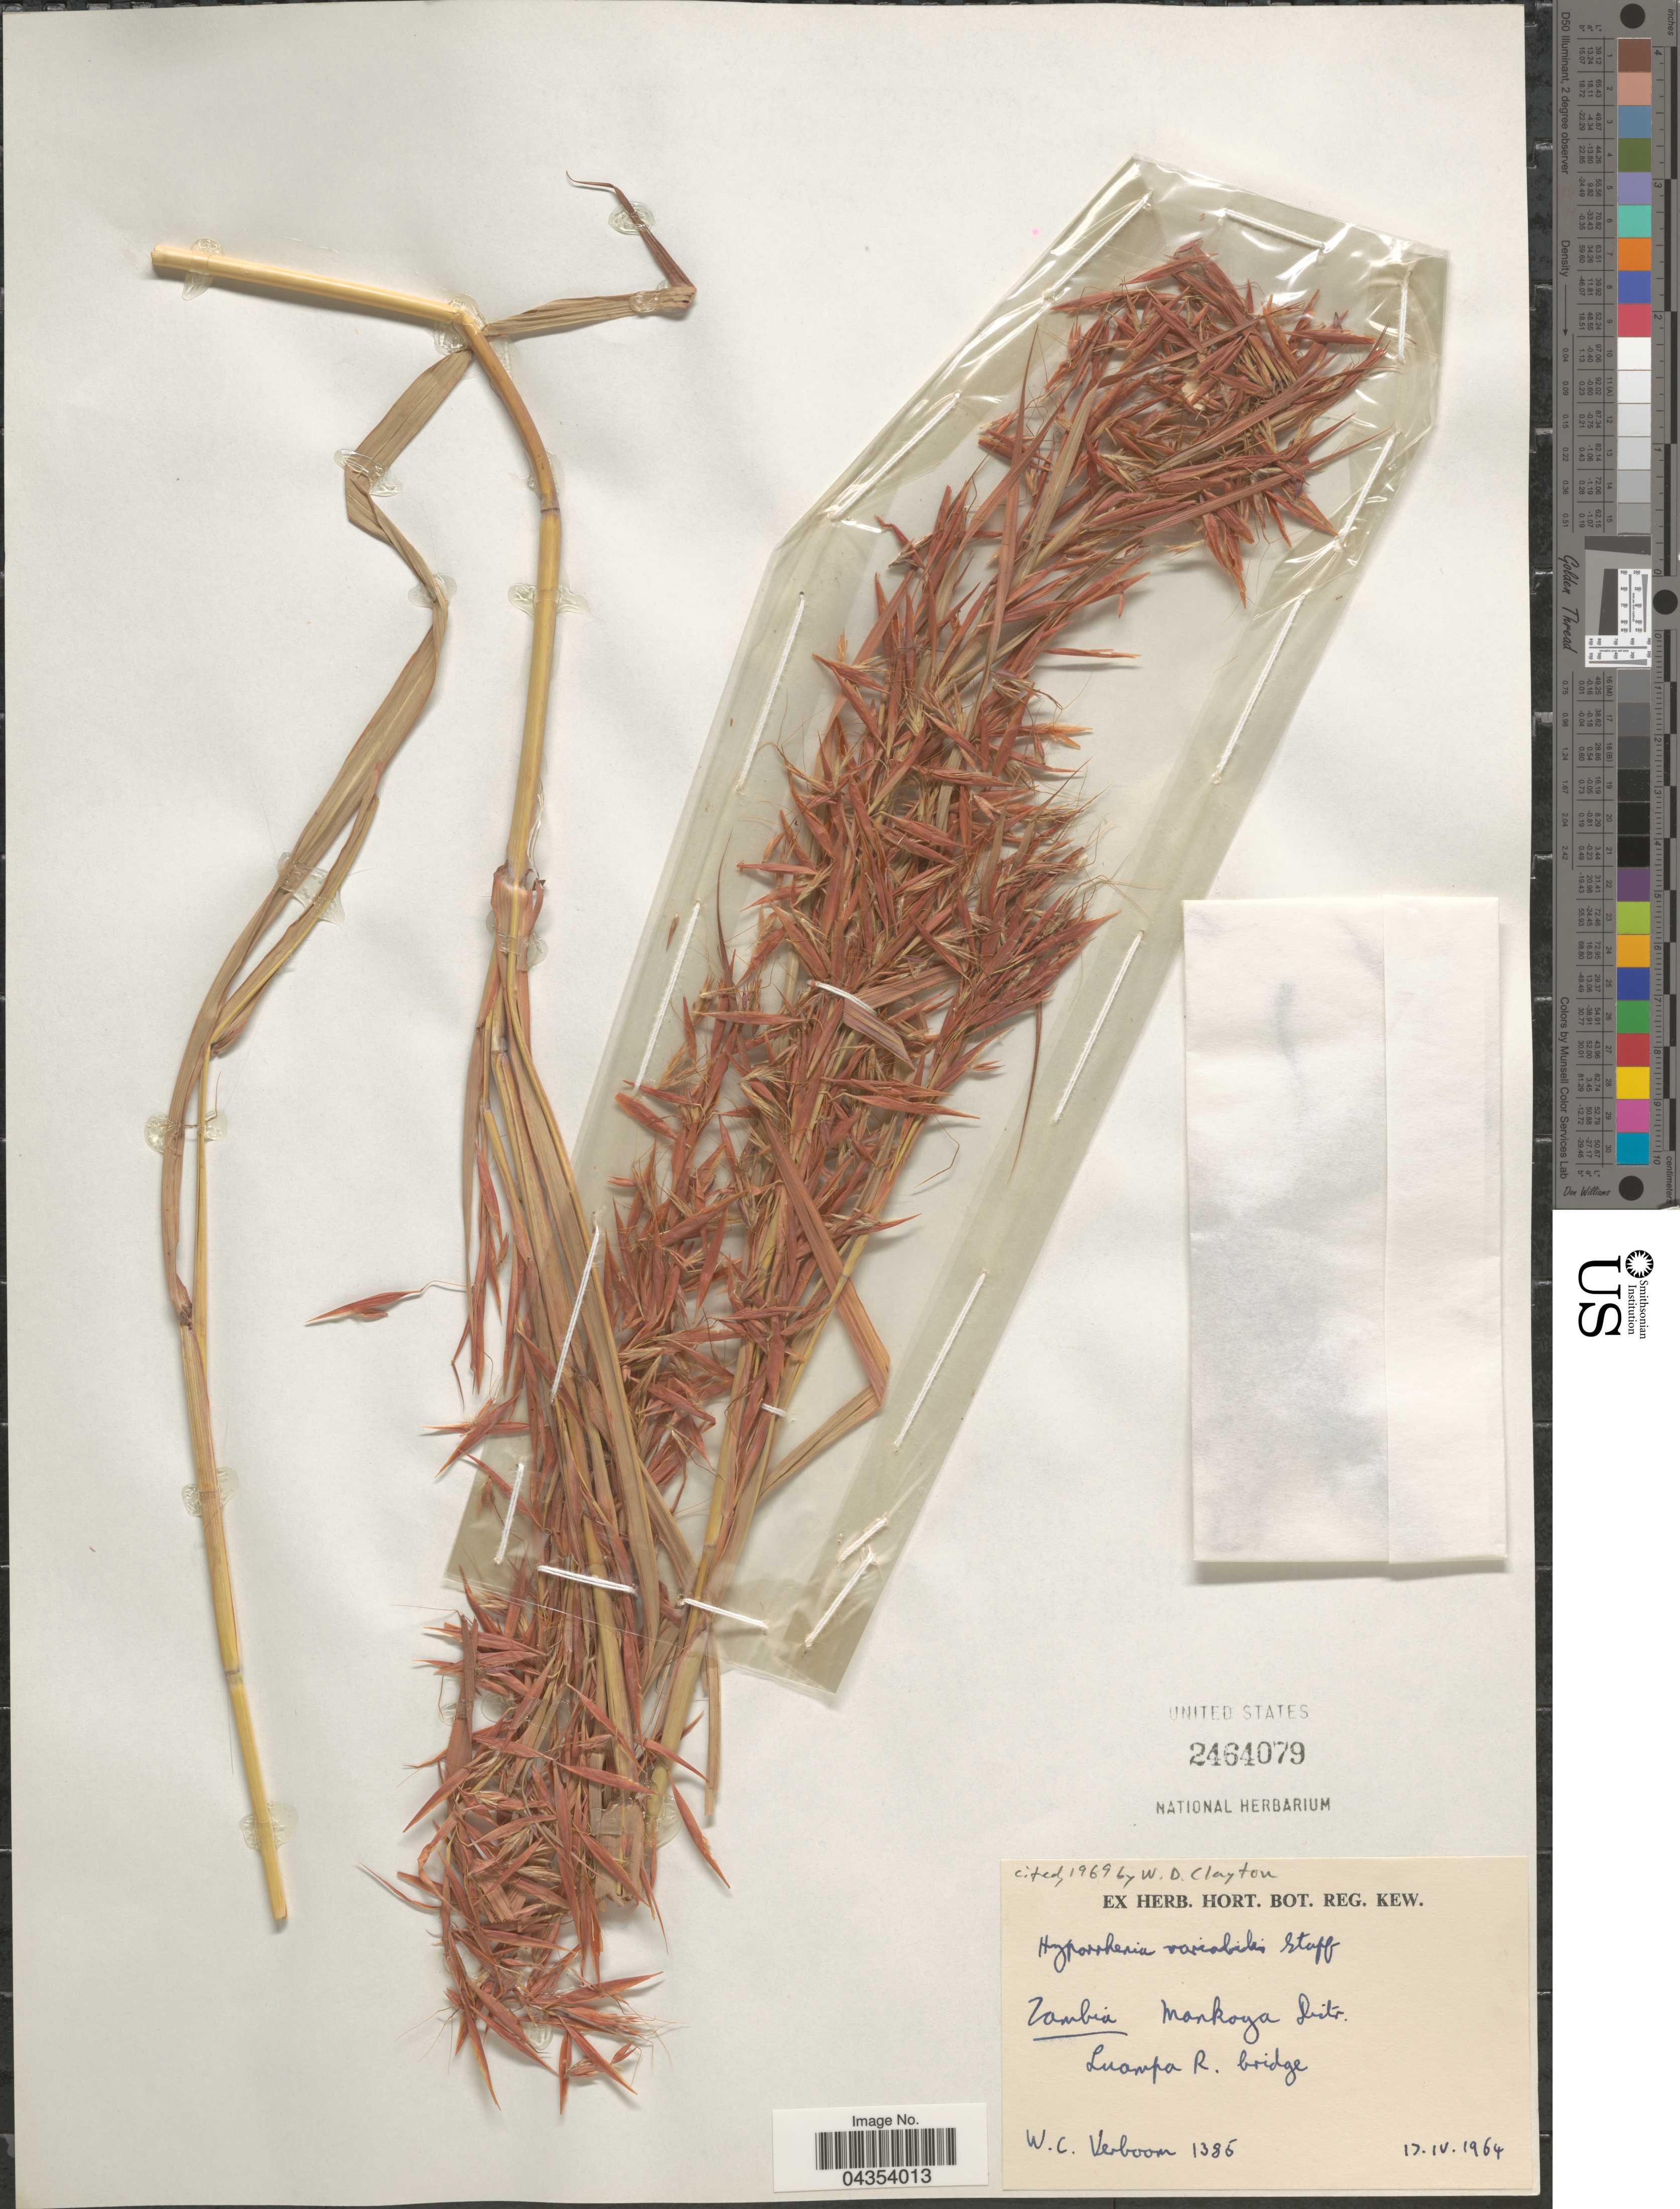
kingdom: Plantae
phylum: Tracheophyta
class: Liliopsida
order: Poales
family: Poaceae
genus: Hyparrhenia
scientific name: Hyparrhenia variabilis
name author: Stapf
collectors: W. Verboom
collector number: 1385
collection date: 1964-04-17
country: Zambia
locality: Monkoyo Distr. Luampa R. bridge.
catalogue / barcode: US 2464079